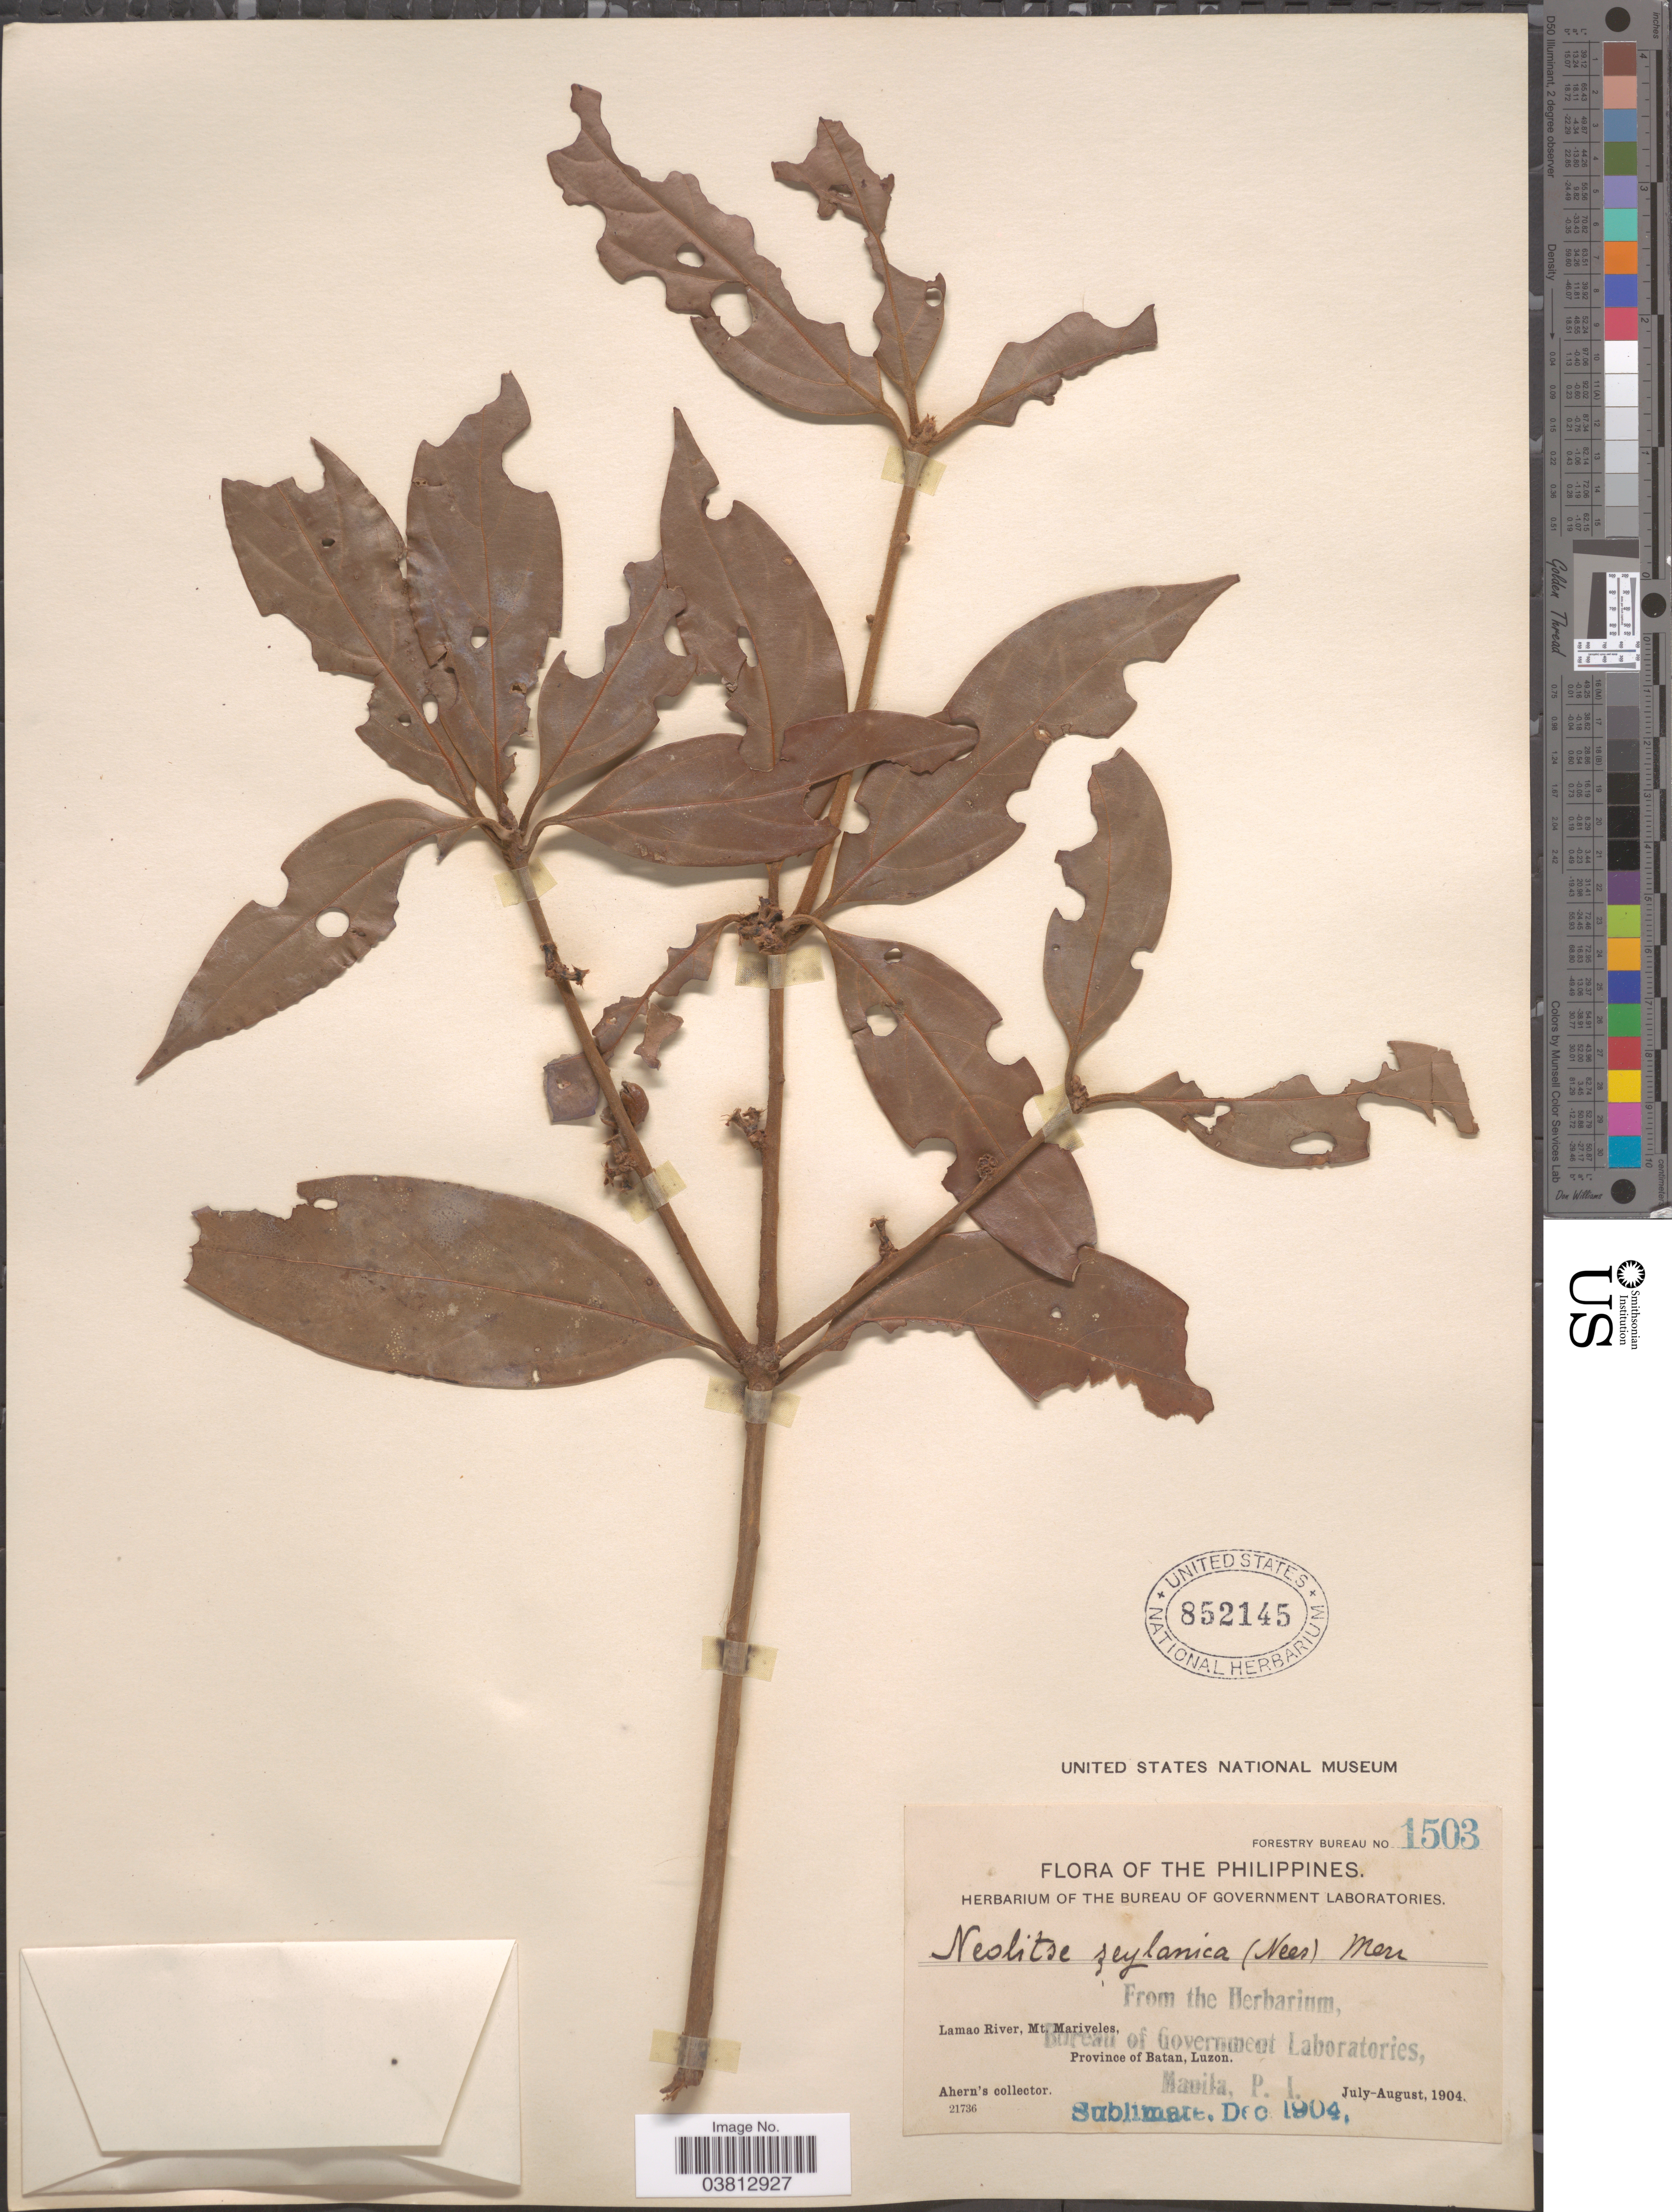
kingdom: Plantae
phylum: Tracheophyta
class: Magnoliopsida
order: Laurales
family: Lauraceae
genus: Neolitsea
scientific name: Neolitsea zeylanica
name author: (Nees & T. Nees) Merr.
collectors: Ahern's collector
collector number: Forestry Bureau 1503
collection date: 1904-07/1904-08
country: Philippines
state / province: Cagayan Valley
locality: Lamao River, Mt. Mariveles, Province of Batan, Luzon.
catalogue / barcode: US 852145